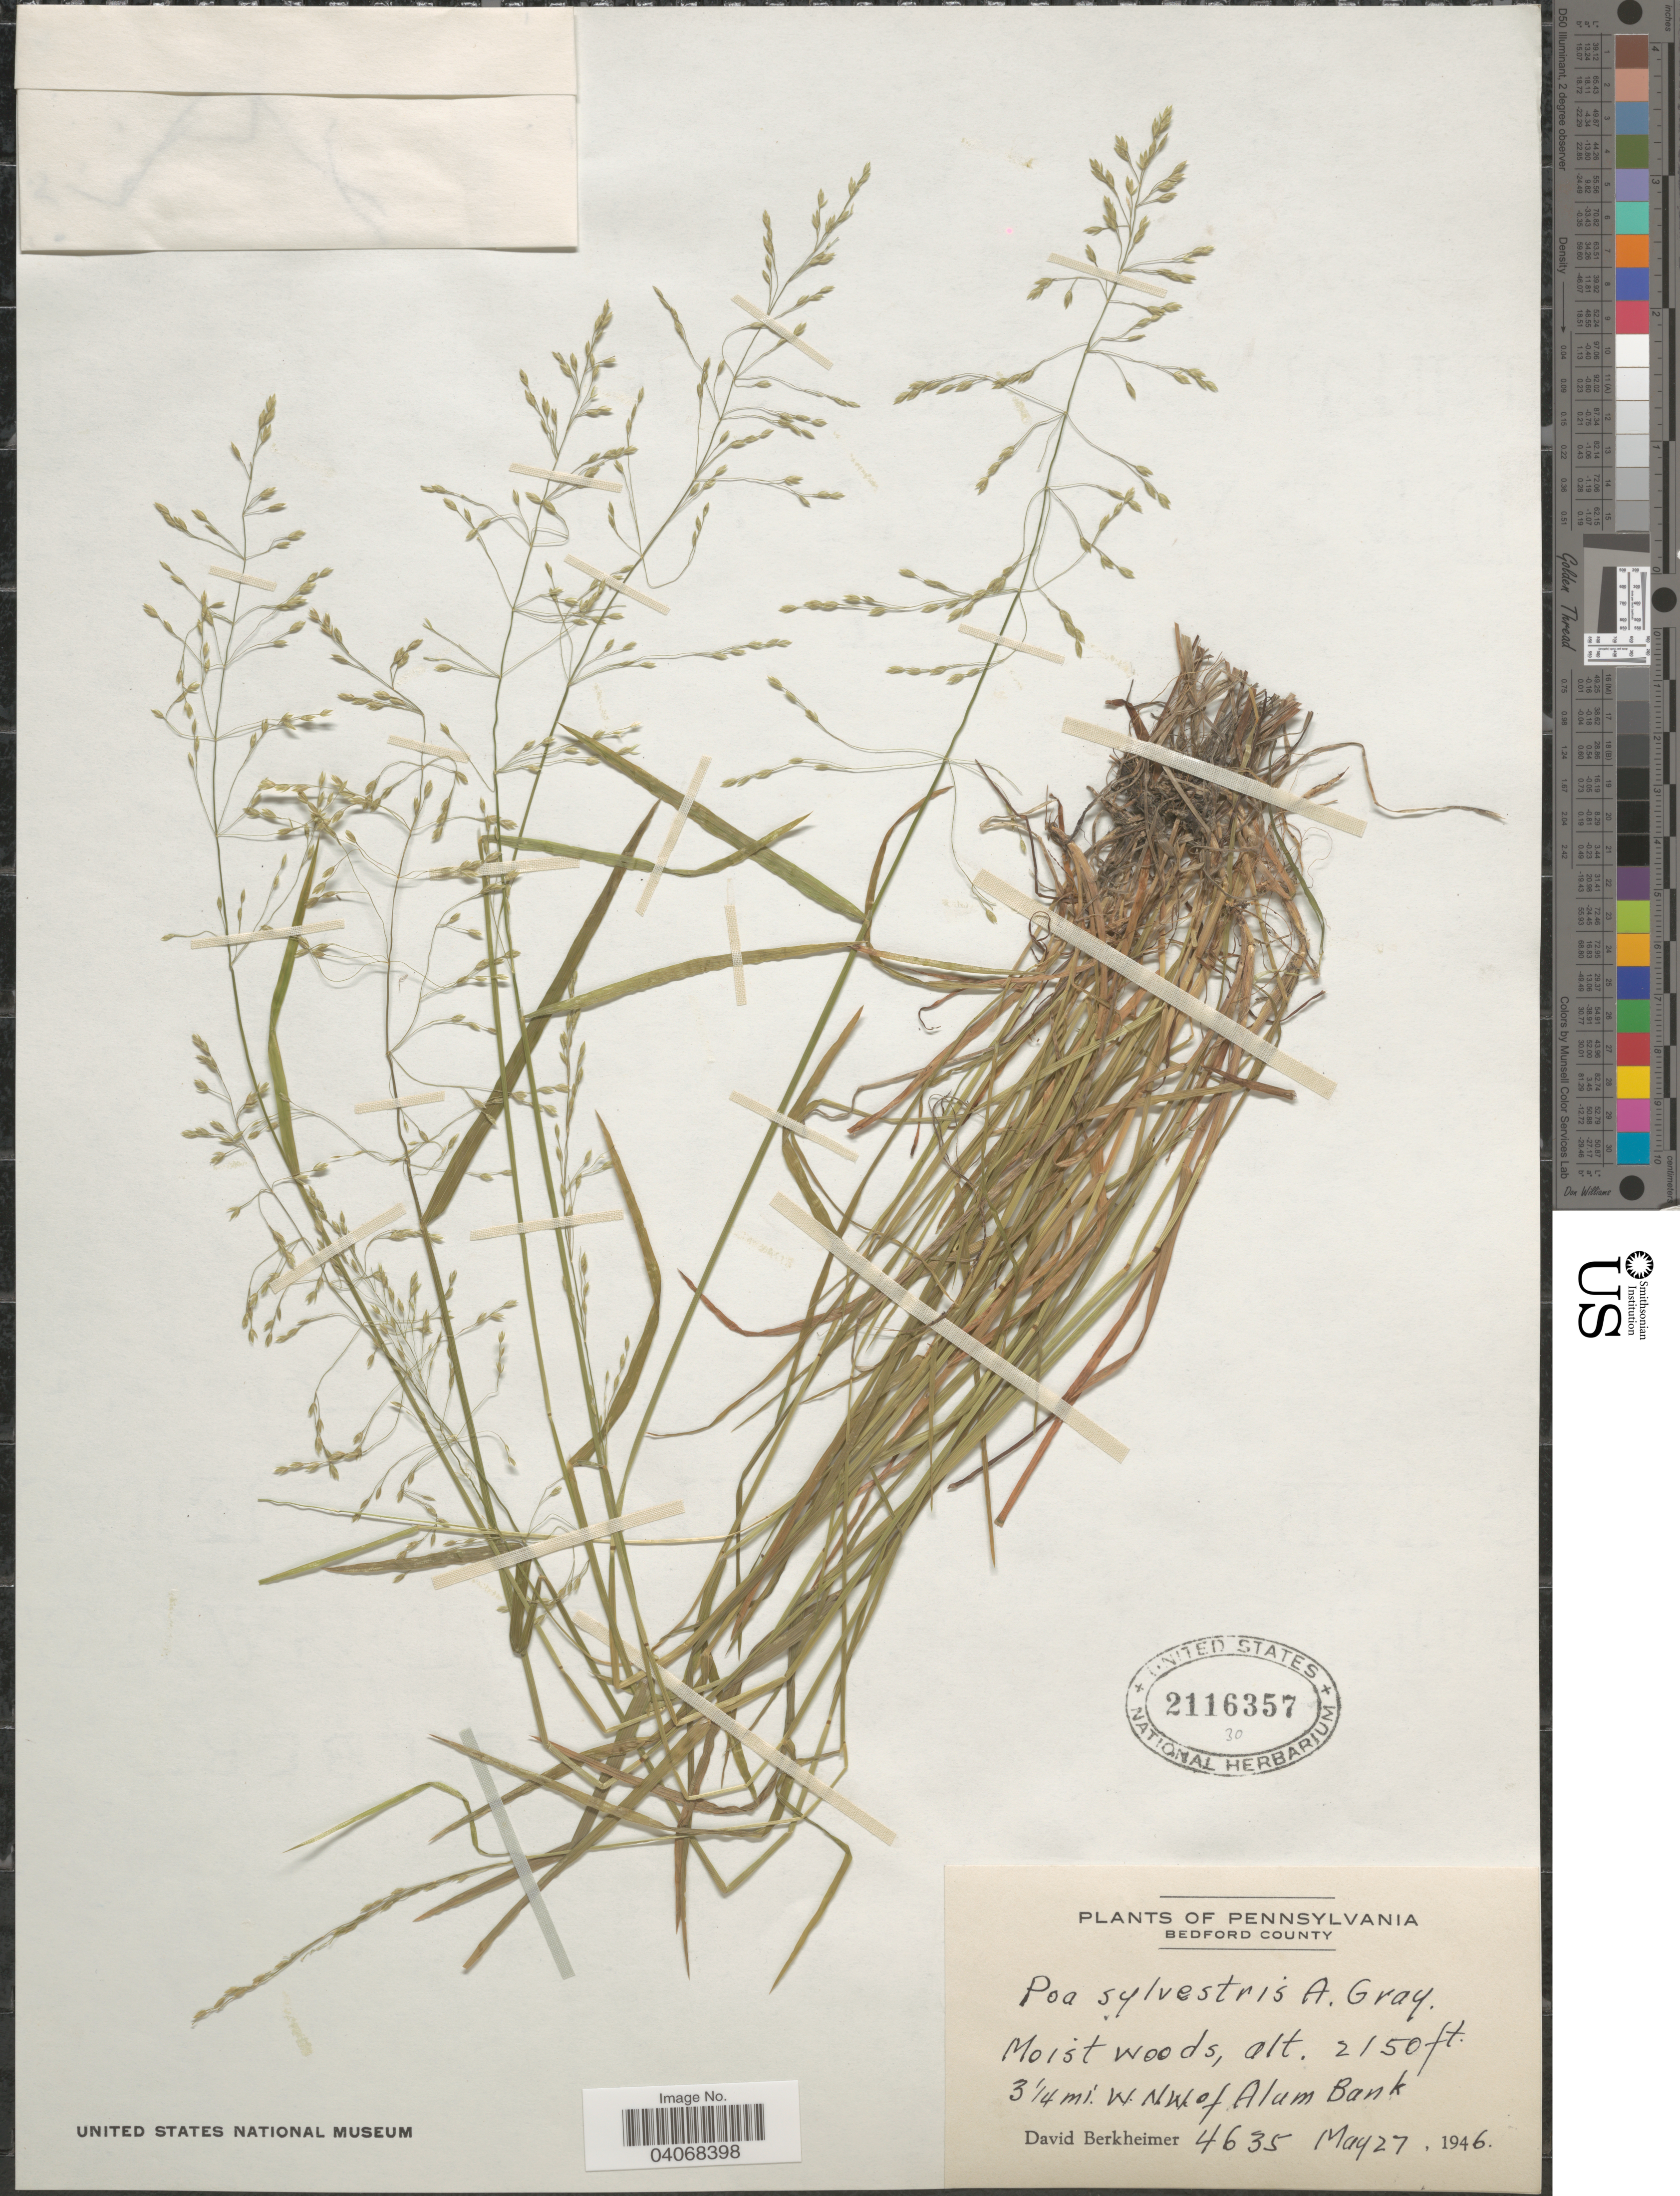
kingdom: Plantae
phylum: Tracheophyta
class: Liliopsida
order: Poales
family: Poaceae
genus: Poa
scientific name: Poa sylvestris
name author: A. Gray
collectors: D. Berkheimer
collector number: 4635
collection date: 1946-05-27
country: United States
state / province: Pennsylvania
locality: Bedford County. Moist woods. 3¼ mi. W. NW of Alum Bank.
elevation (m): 655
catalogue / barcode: US 2116357